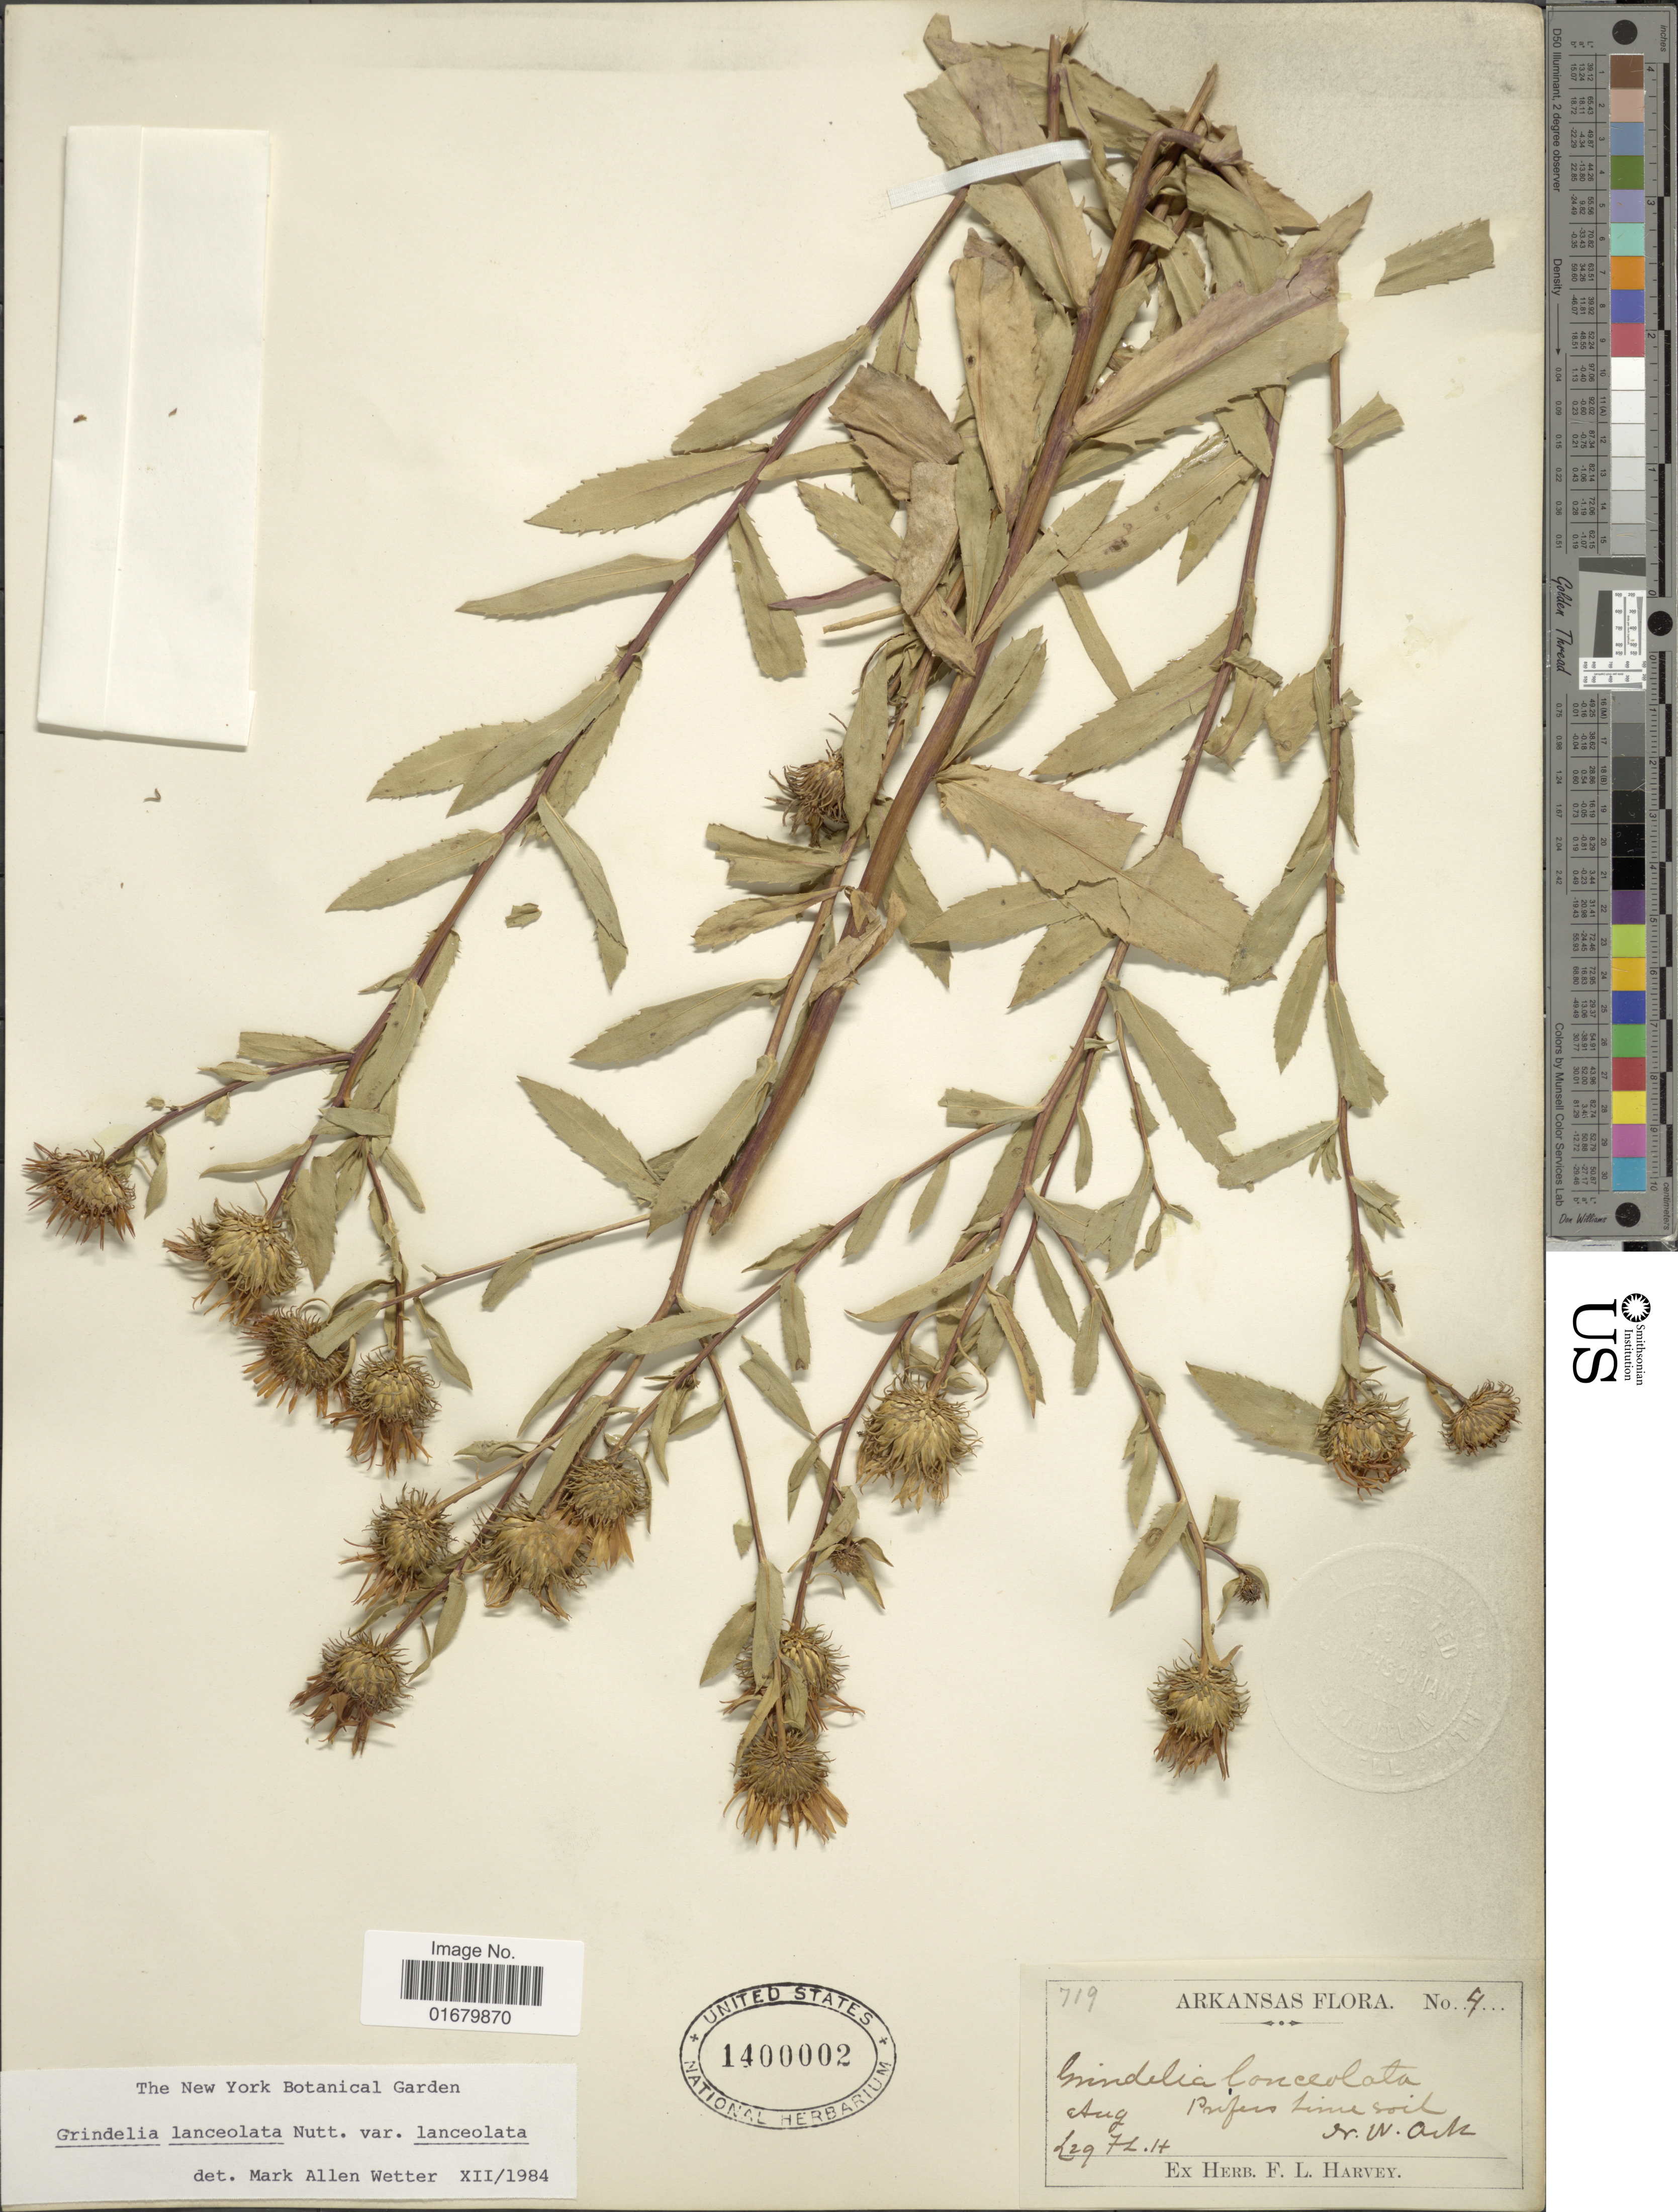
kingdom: Plantae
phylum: Tracheophyta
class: Magnoliopsida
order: Asterales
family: Asteraceae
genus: Grindelia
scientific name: Grindelia lanceolata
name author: Nutt.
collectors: F. L. Harvey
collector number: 4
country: United States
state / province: Arkansas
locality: N.W. Ark.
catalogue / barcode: US 14000002